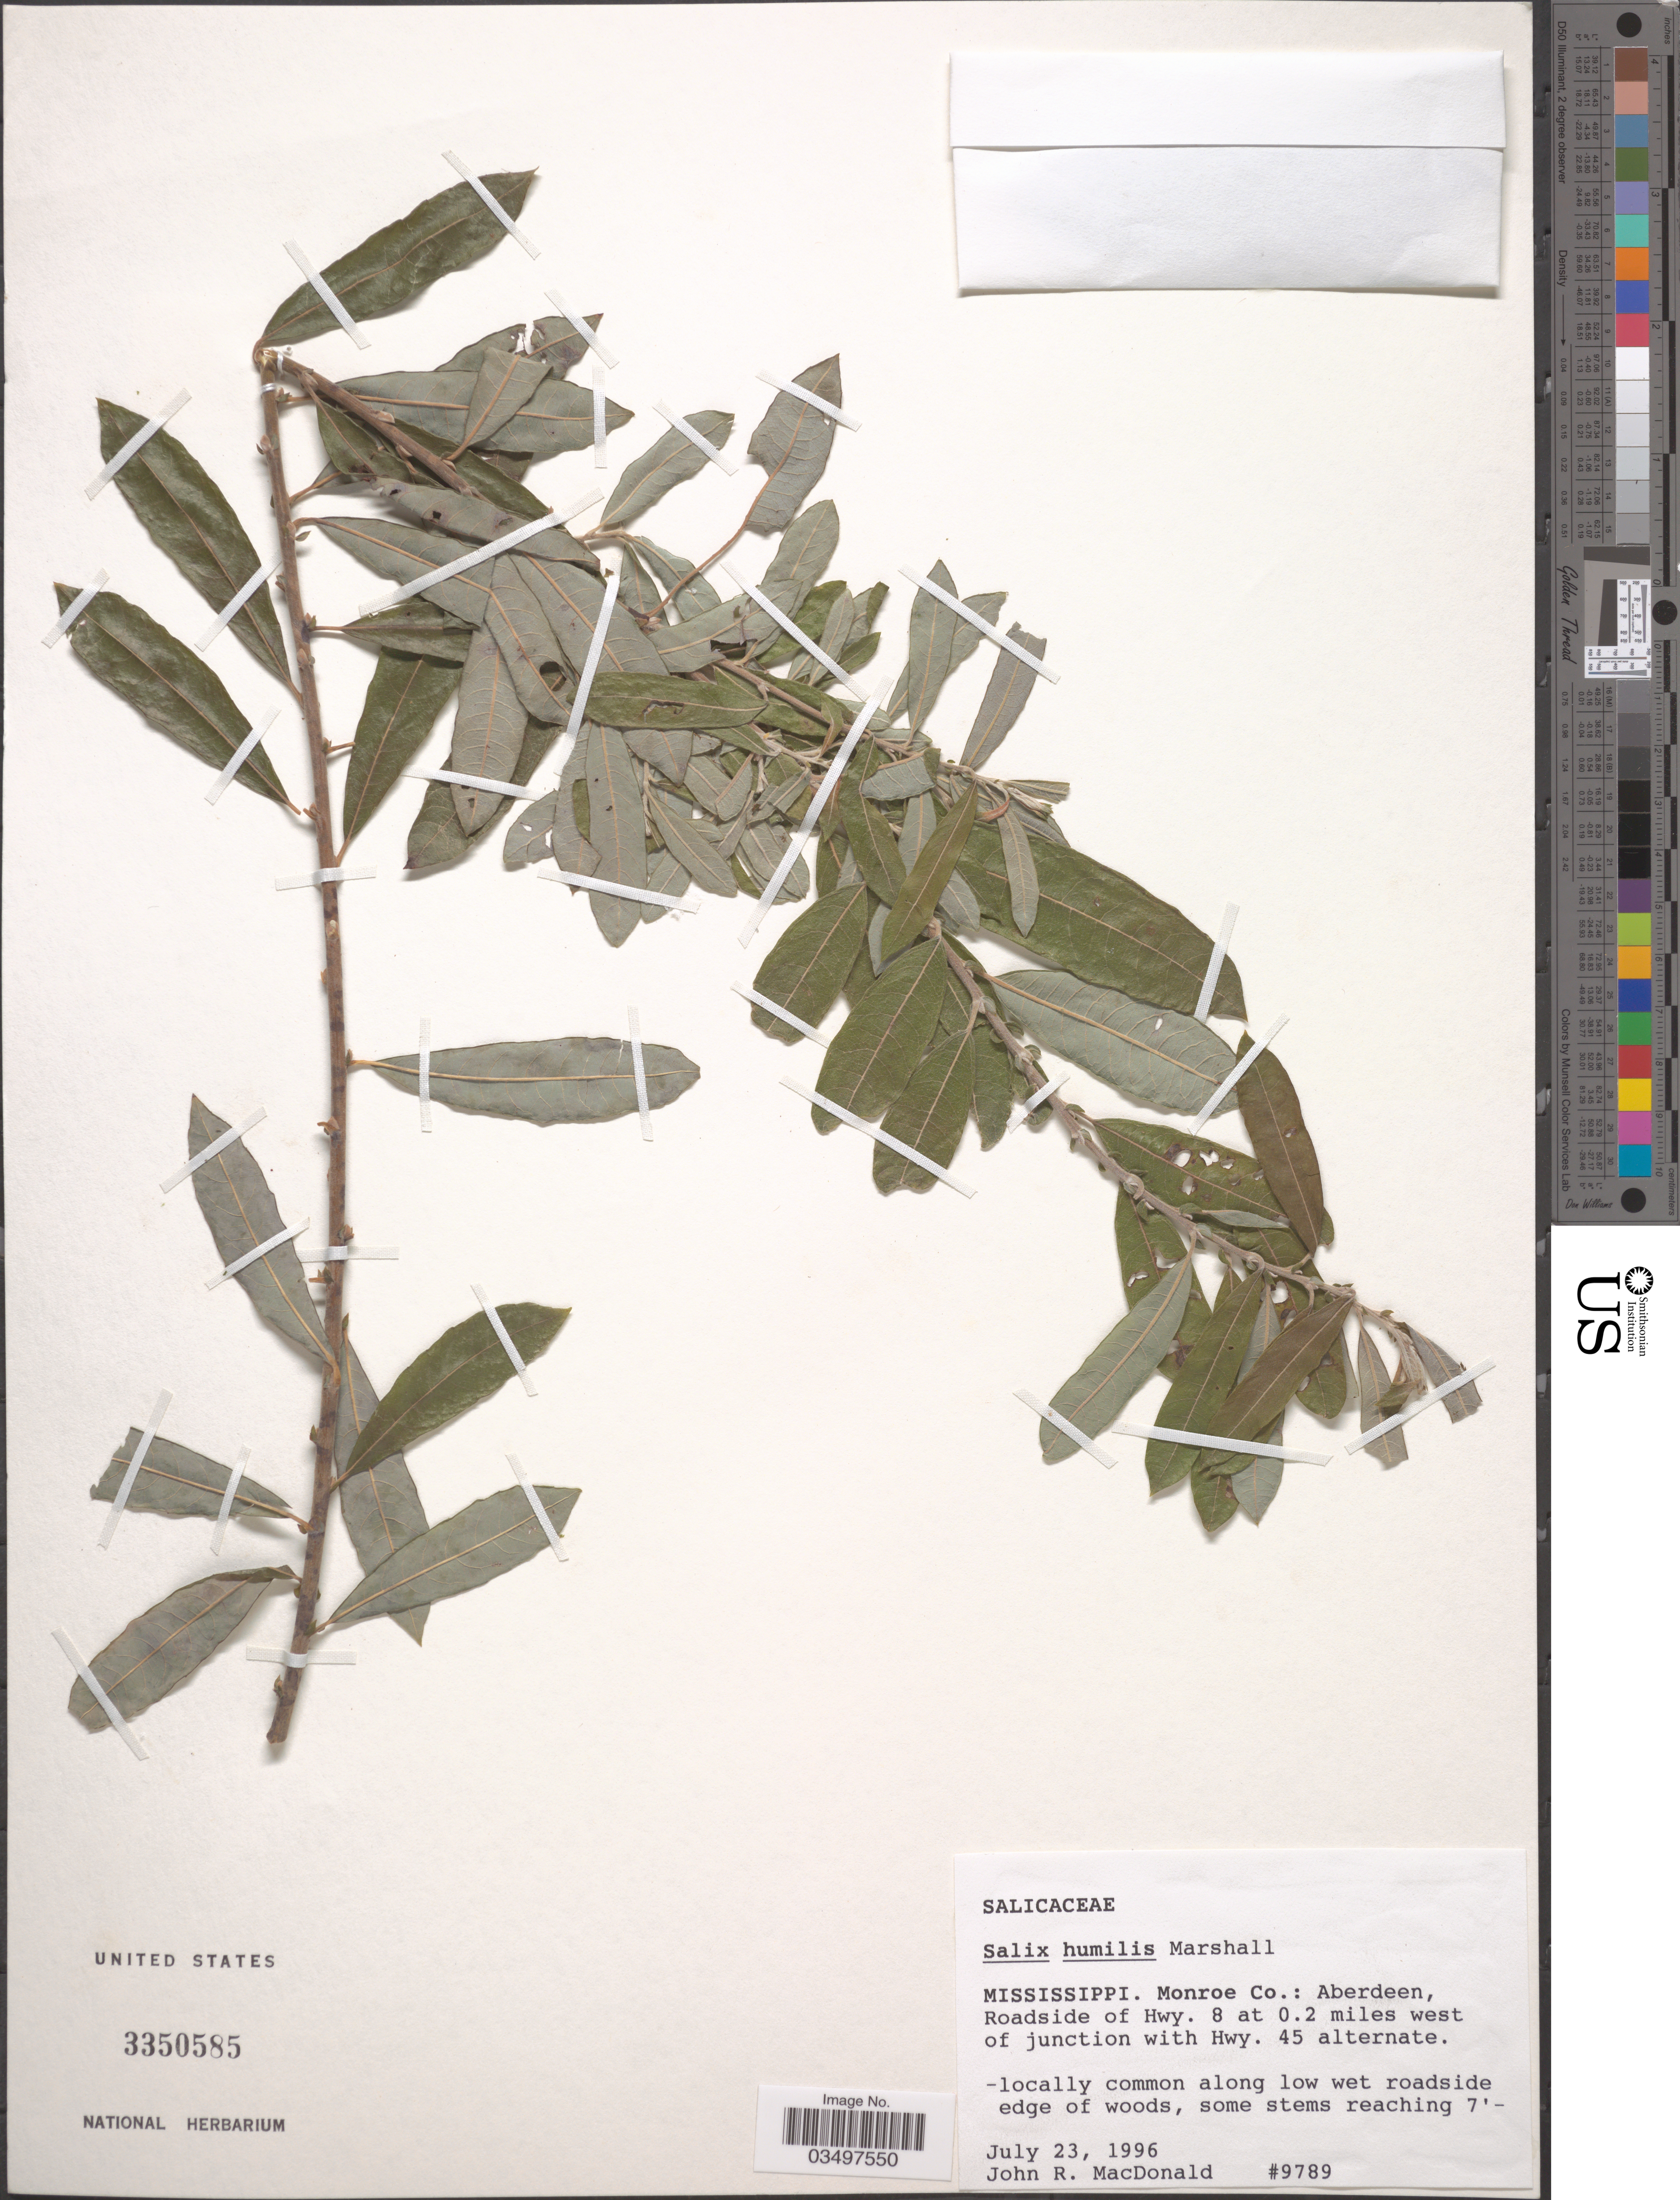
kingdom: Plantae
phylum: Tracheophyta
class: Magnoliopsida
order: Malpighiales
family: Salicaceae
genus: Salix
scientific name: Salix humilis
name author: Marshall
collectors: J. MacDonald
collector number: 9789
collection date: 1996-07-23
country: United States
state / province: Mississippi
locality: Monroe Co.: Aberdeen, Roadside of Hwy. 8 at 0.2 miles west of junction with Hwy. 45 alternate.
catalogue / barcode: US 3350585